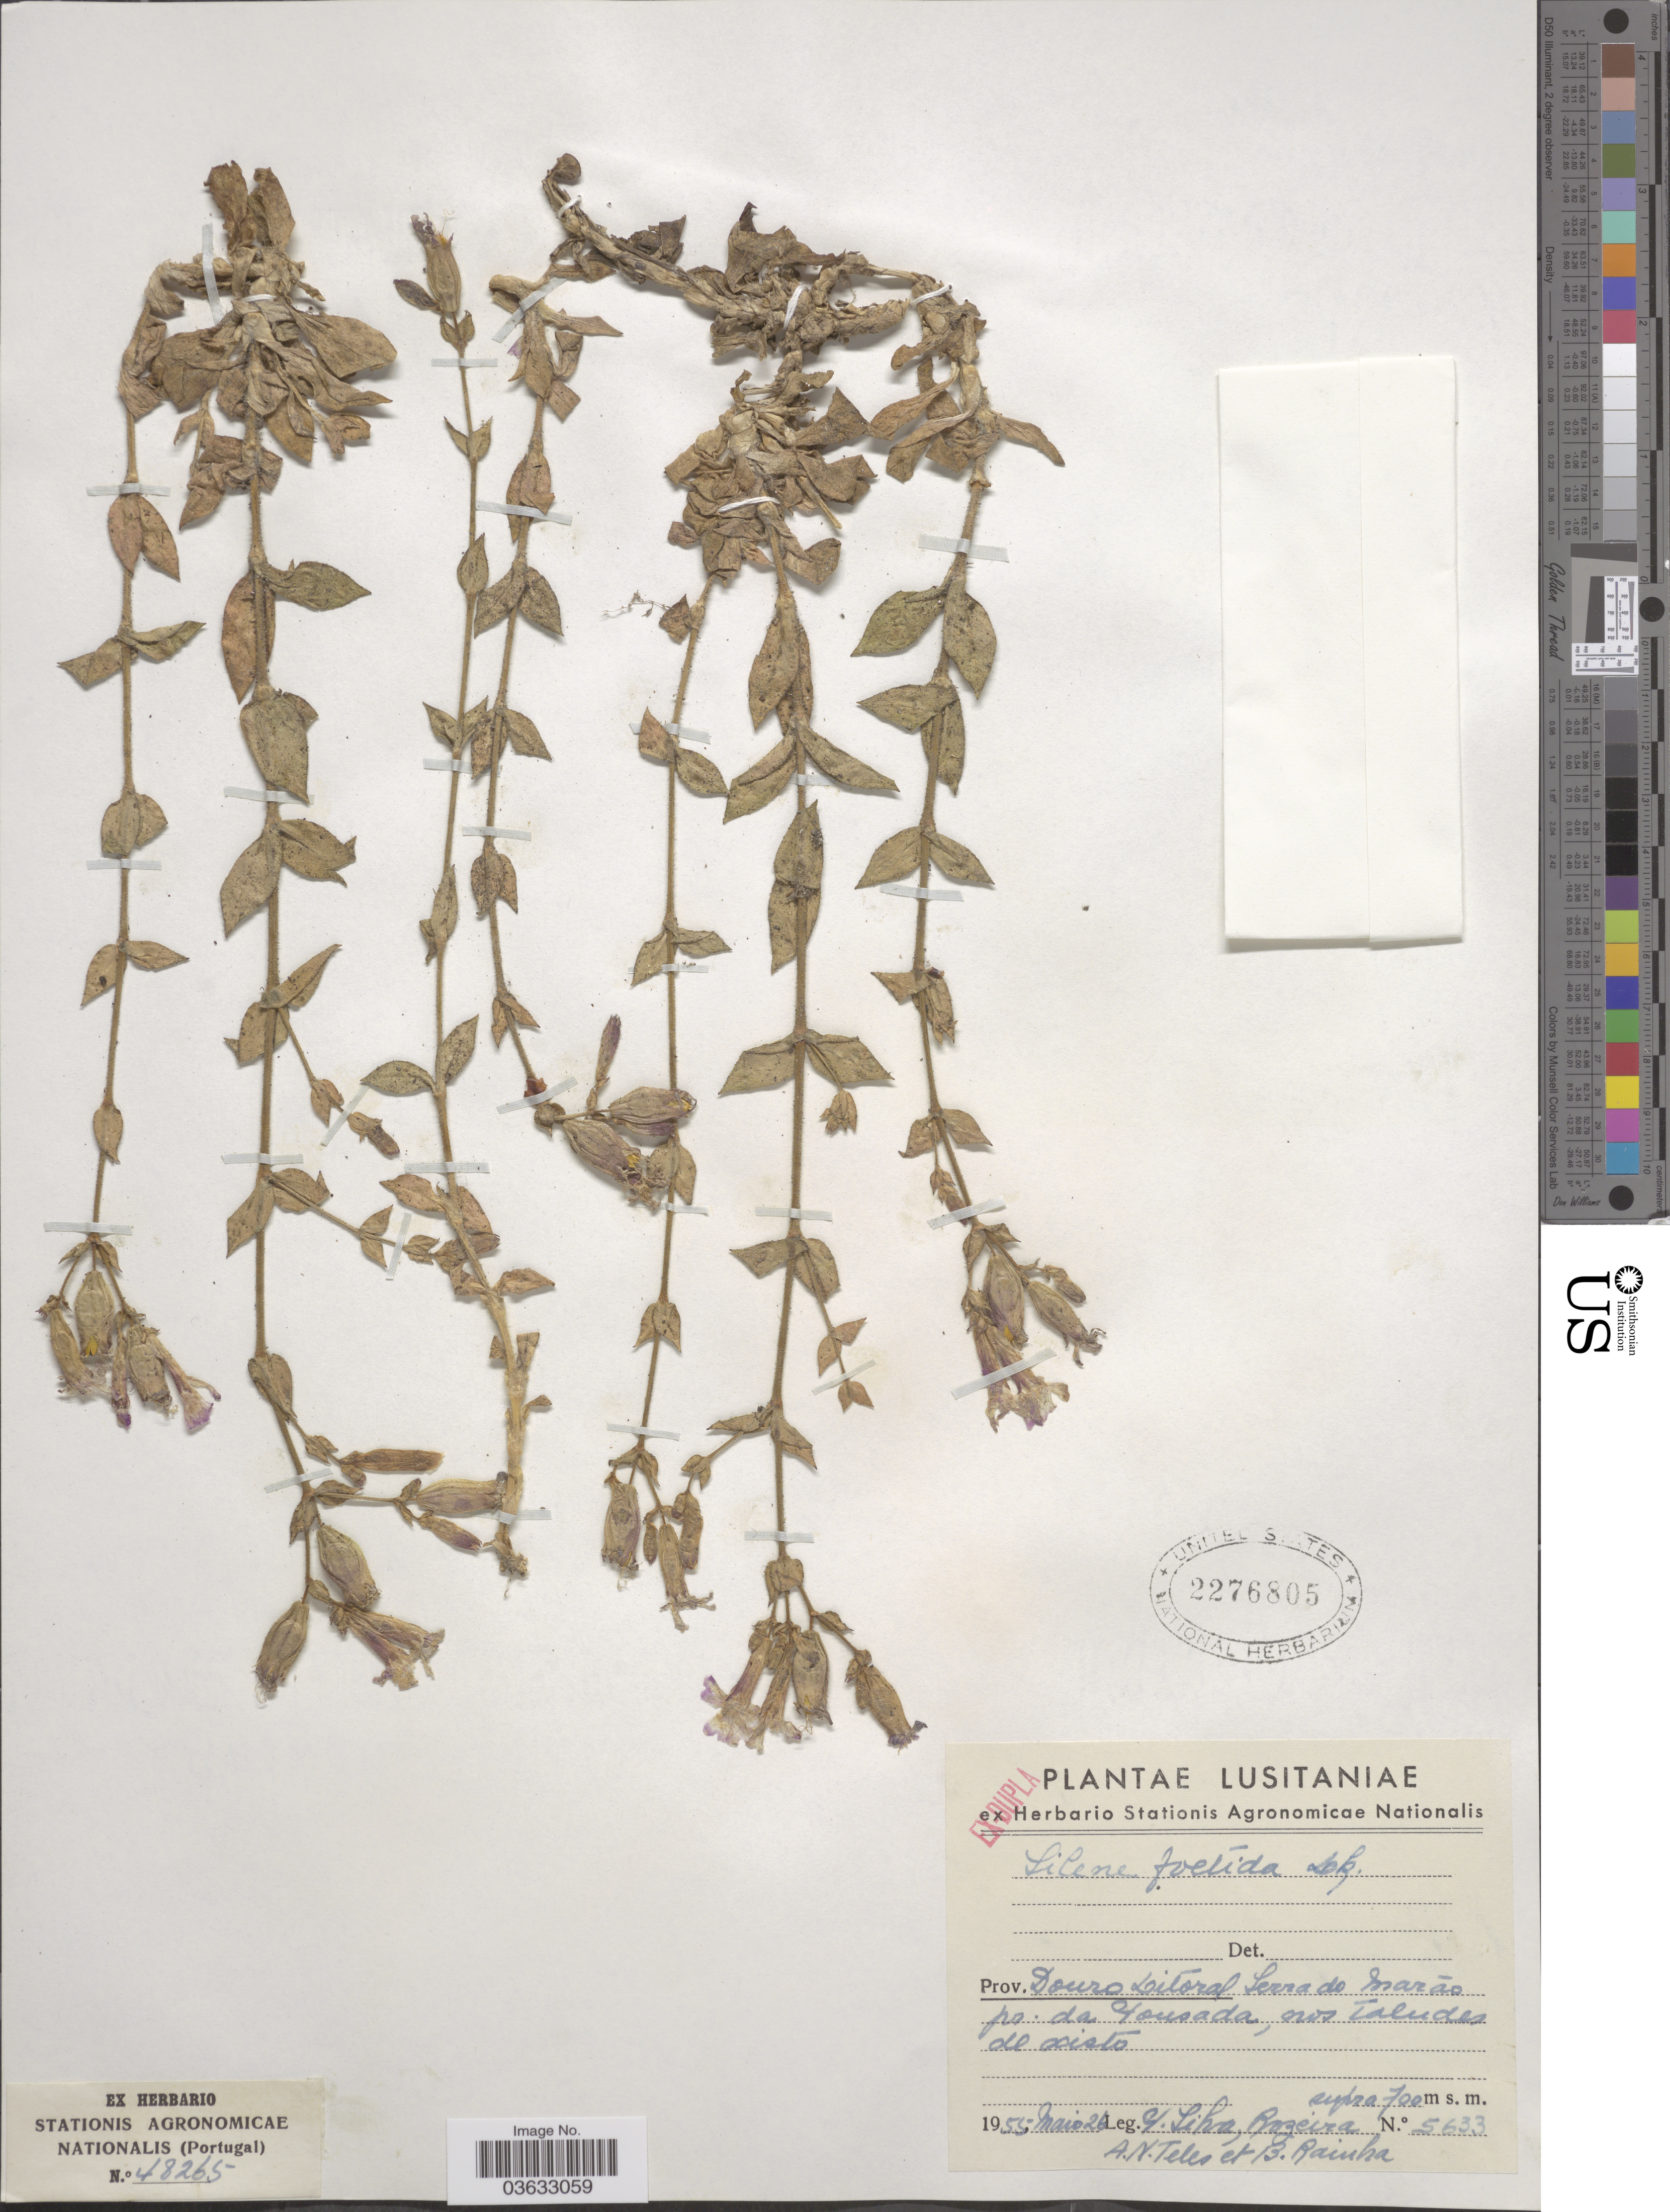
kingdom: Plantae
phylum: Tracheophyta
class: Magnoliopsida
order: Caryophyllales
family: Caryophyllaceae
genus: Silene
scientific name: Silene foetida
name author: Link ex Spreng.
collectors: Y. Liha, Rozeira, A. Teles & B. Rainha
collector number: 5633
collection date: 1955-05-26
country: Portugal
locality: Lusitaniæ. Prov. Douro Litoral, Serra do Marão po. da Lousada [interpreted], nos Taludes de xisto.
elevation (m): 700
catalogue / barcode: US 2276805